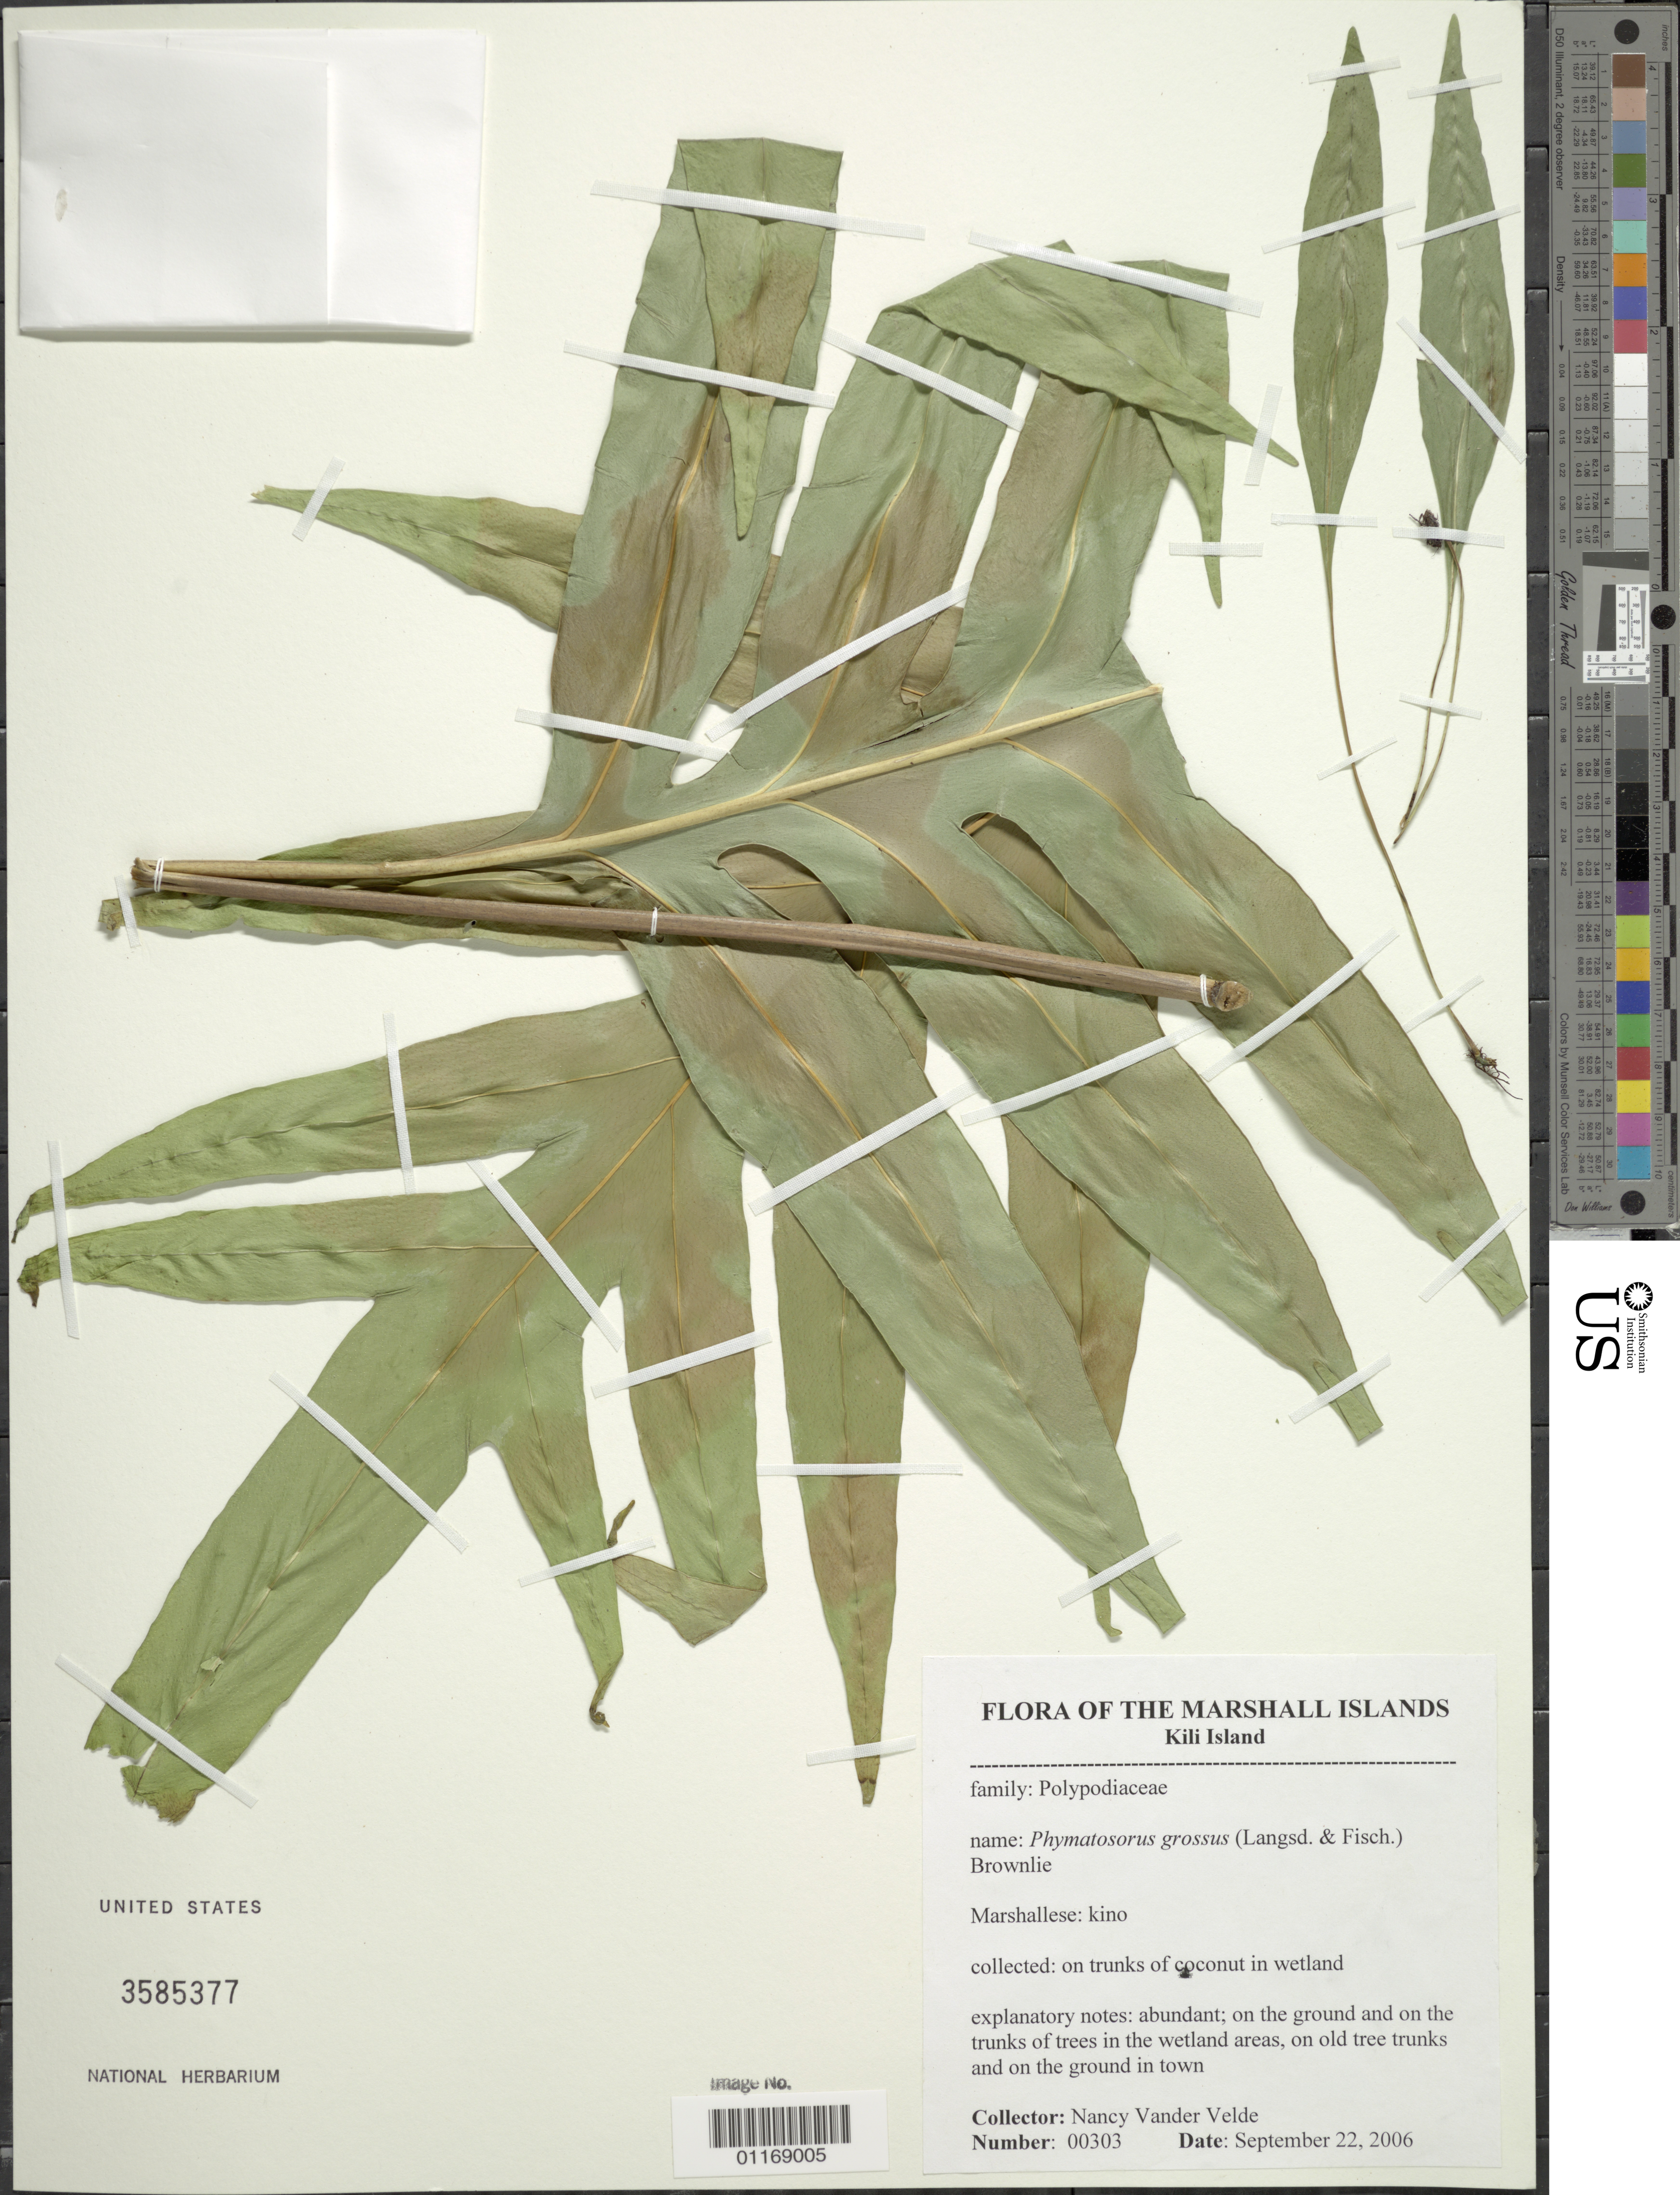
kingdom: Plantae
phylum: Tracheophyta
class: Polypodiopsida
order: Polypodiales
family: Polypodiaceae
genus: Microsorum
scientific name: Microsorum grossum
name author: (Langsd. & Fisch.) S.B. Andrews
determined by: Wagner, W. L., (BOT), Smithsonian Institution - National Museum of Natural History (UNITED STATES)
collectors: N. Vander Velde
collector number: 00303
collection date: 2006-09-22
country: Marshall Islands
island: Kili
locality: on the ground in town.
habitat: Wetland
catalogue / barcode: US 3585377